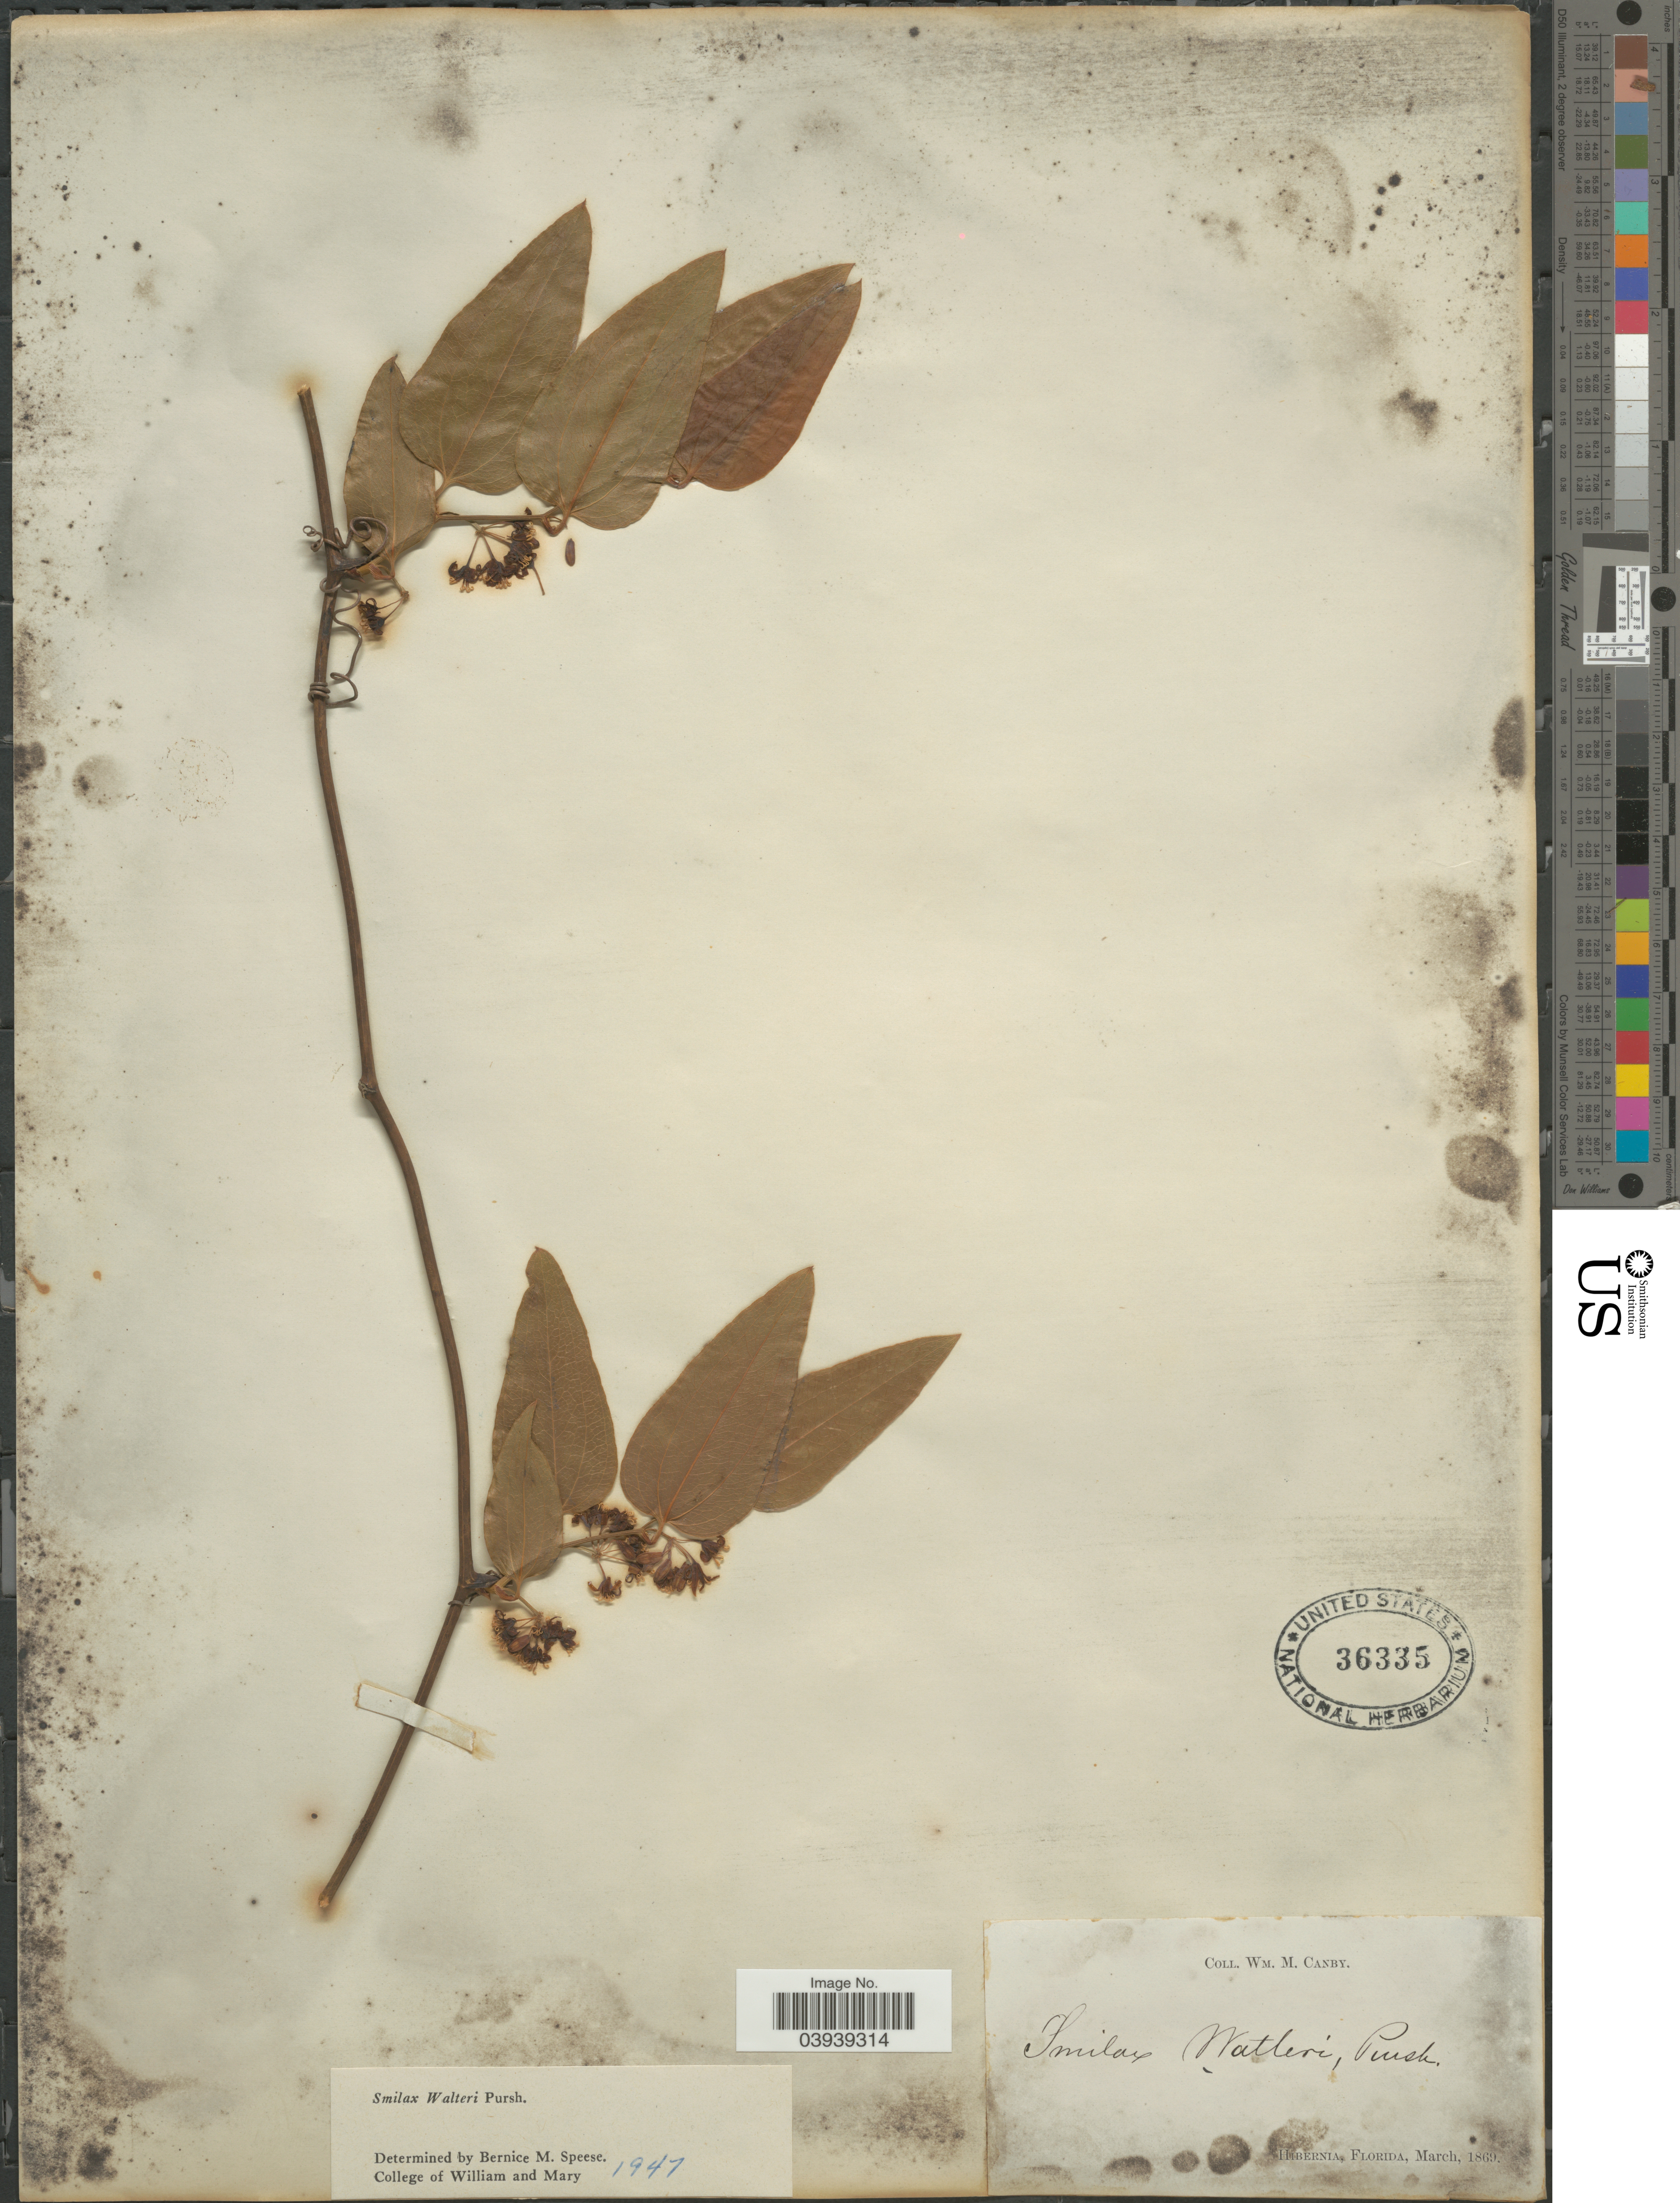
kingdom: Plantae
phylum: Tracheophyta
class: Liliopsida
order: Liliales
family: Smilacaceae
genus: Smilax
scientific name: Smilax walteri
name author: Pursh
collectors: W. M. Canby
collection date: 1869-03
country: United States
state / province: Florida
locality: Hibernia.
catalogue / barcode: US 36335